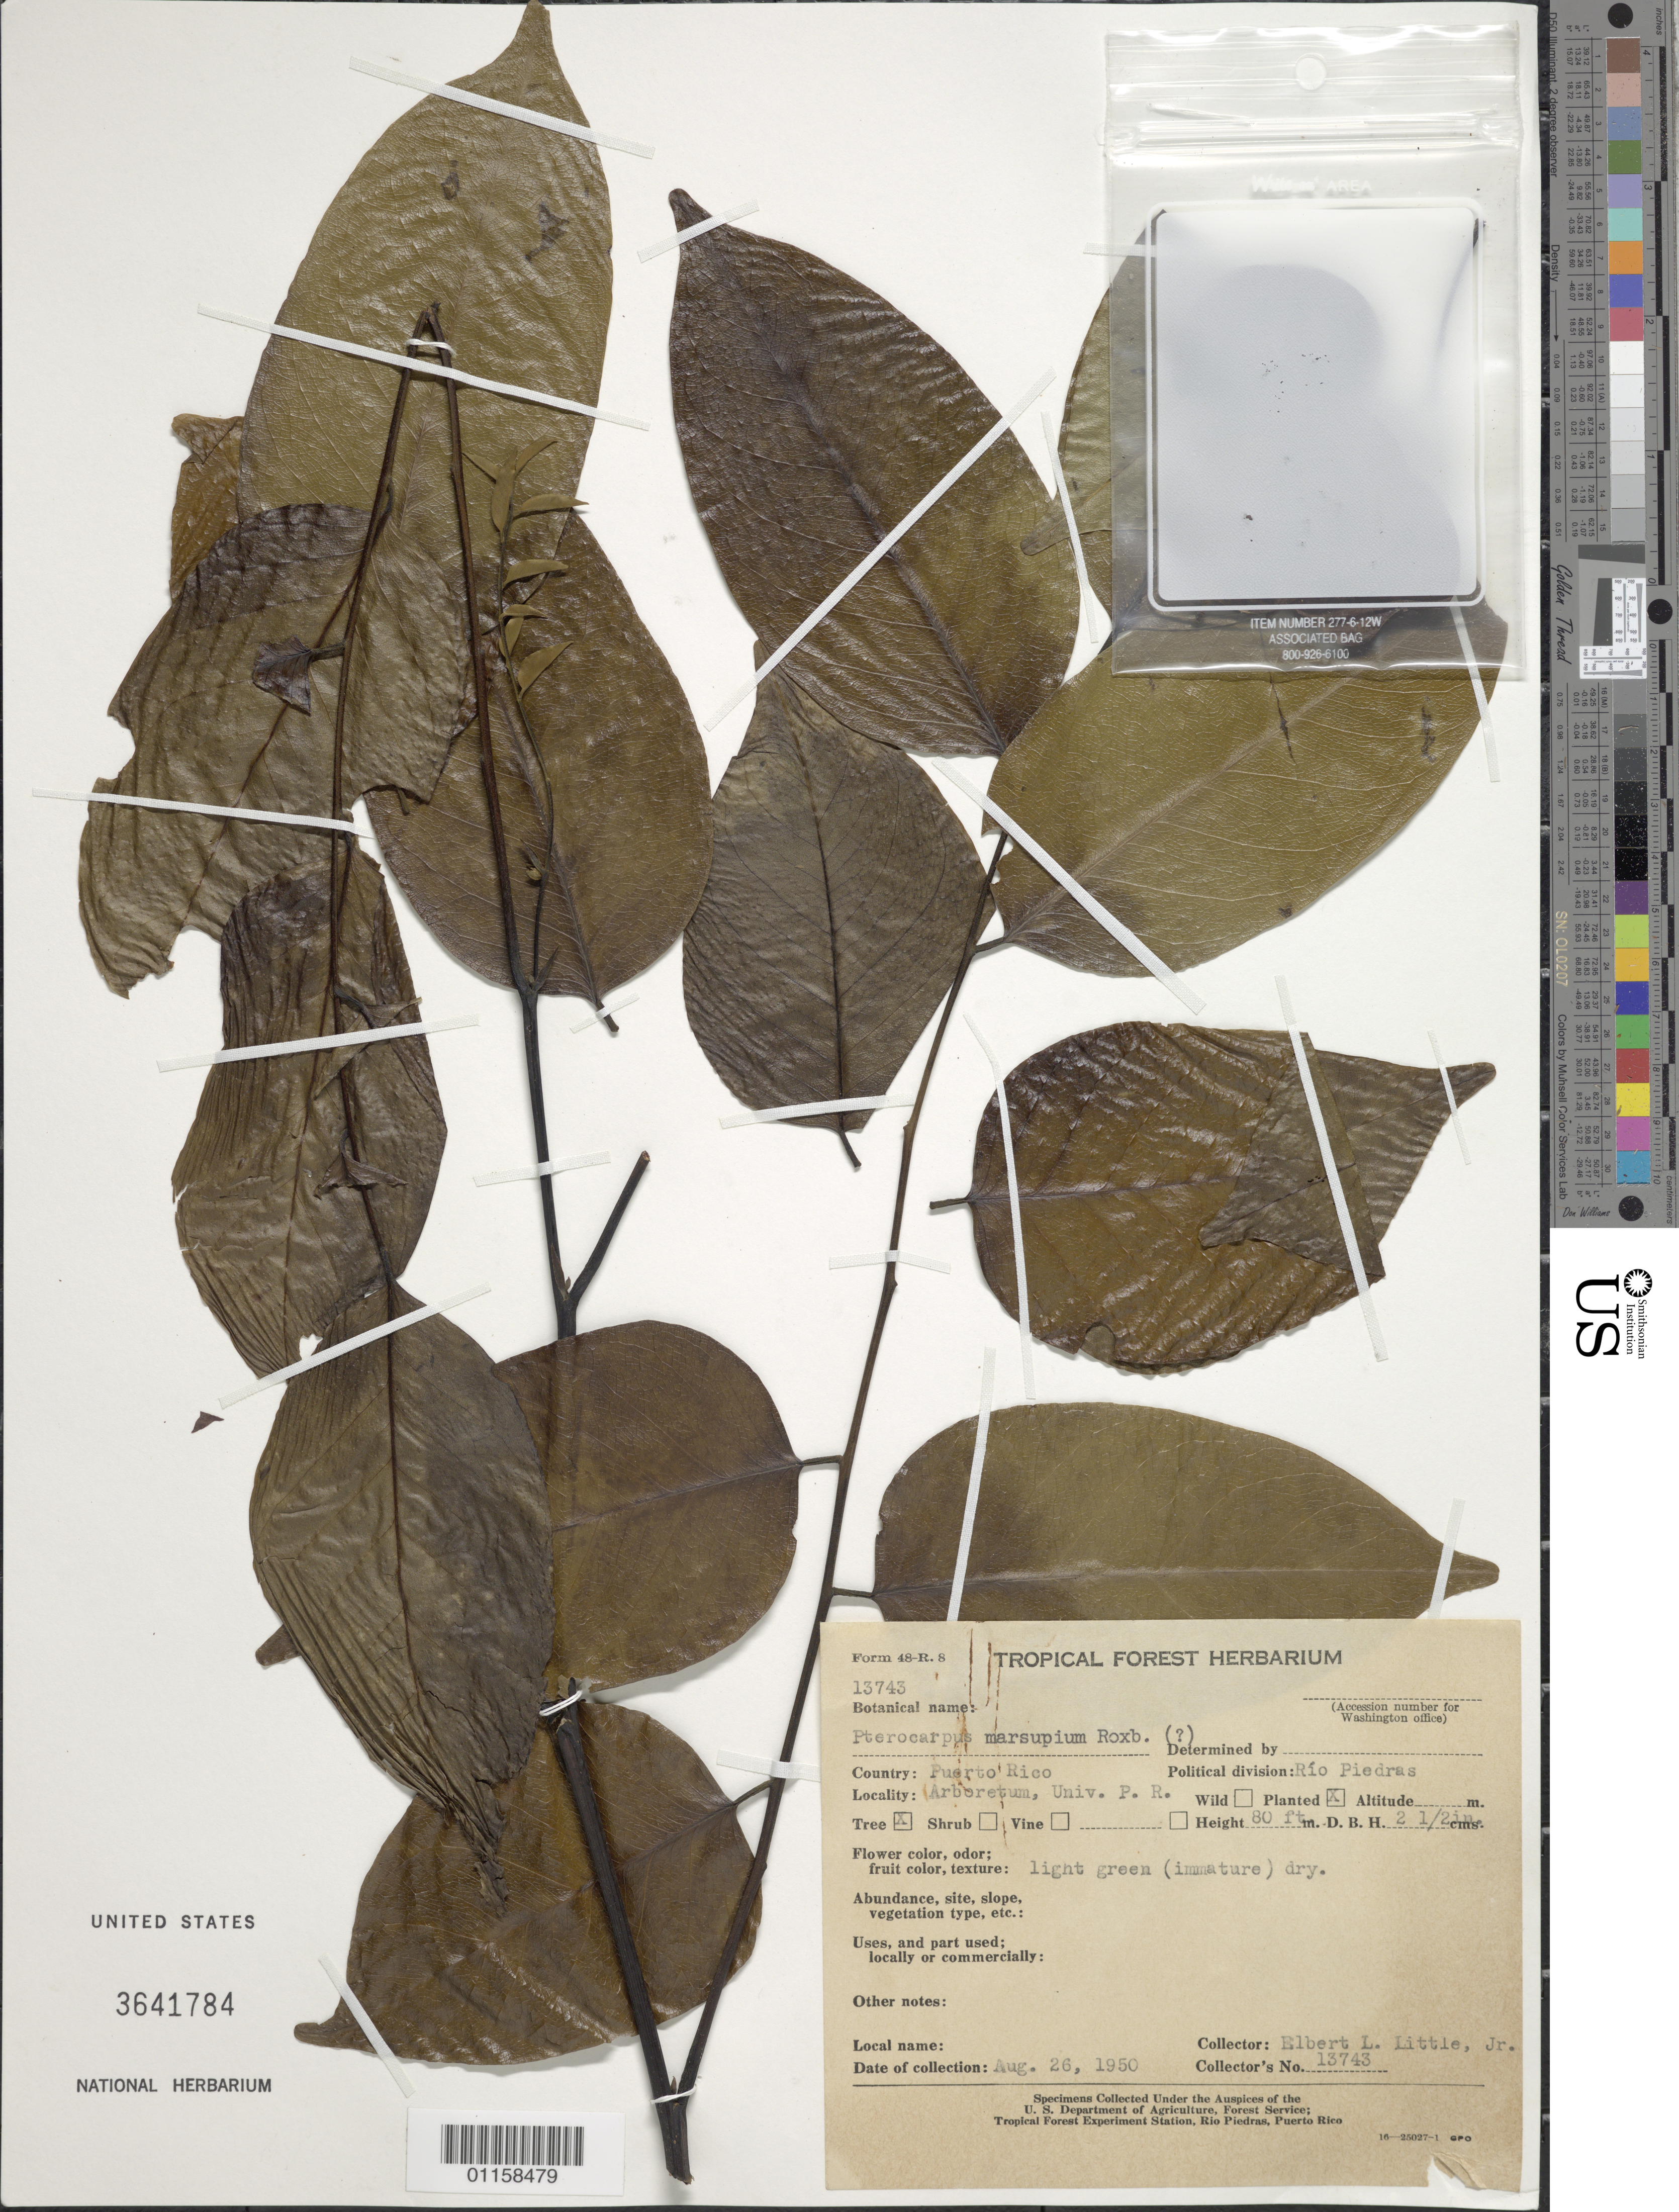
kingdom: Plantae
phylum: Tracheophyta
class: Magnoliopsida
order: Fabales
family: Fabaceae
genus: Pterocarpus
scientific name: Pterocarpus marsupium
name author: Roxb.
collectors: E. L. Little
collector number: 13743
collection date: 1950-08-26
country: Puerto Rico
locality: Río Piedras, Arboretum, Univ. of Puerto Rico.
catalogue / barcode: US 3641784